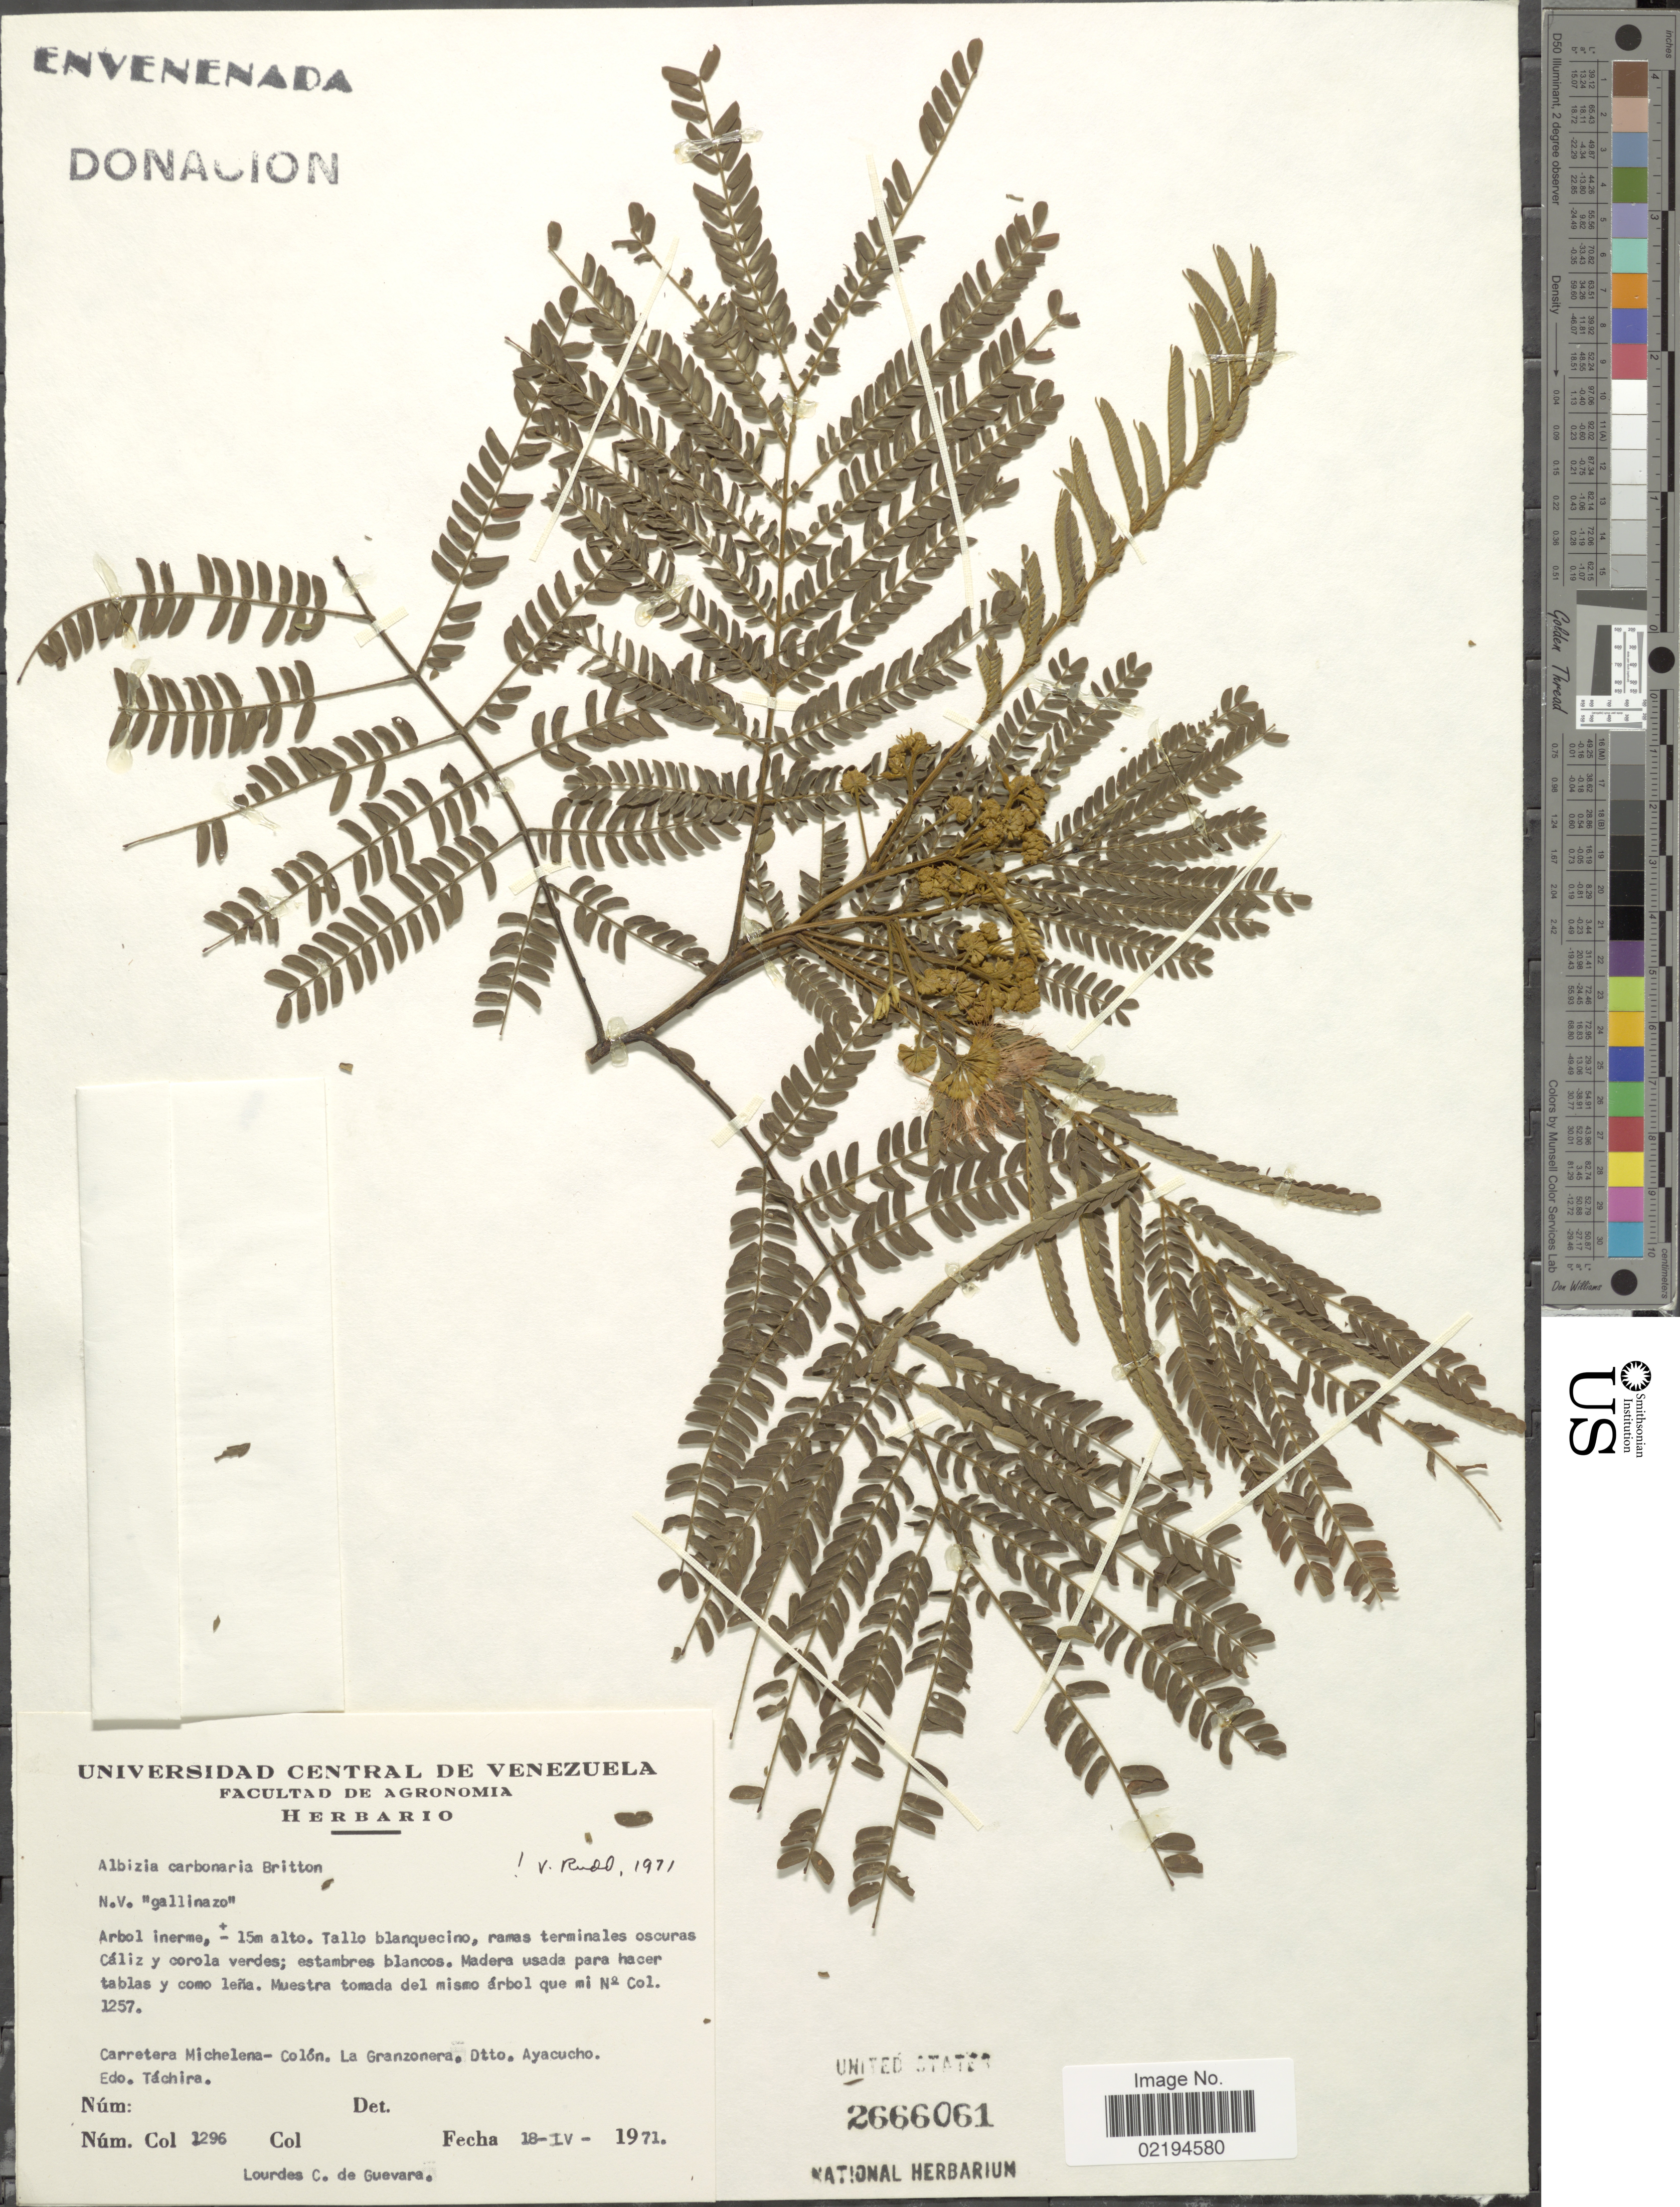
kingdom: Plantae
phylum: Tracheophyta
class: Magnoliopsida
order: Fabales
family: Fabaceae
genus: Pseudosamanea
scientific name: Pseudosamanea carbonaria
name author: (Britton) Koenen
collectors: L. De Guevara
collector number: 1296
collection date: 1971-04-18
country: Venezuela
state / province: Tachira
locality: Carretera Michelena-Colon, La Granzonera, Dtto. Ayacucho.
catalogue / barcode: US 2666061